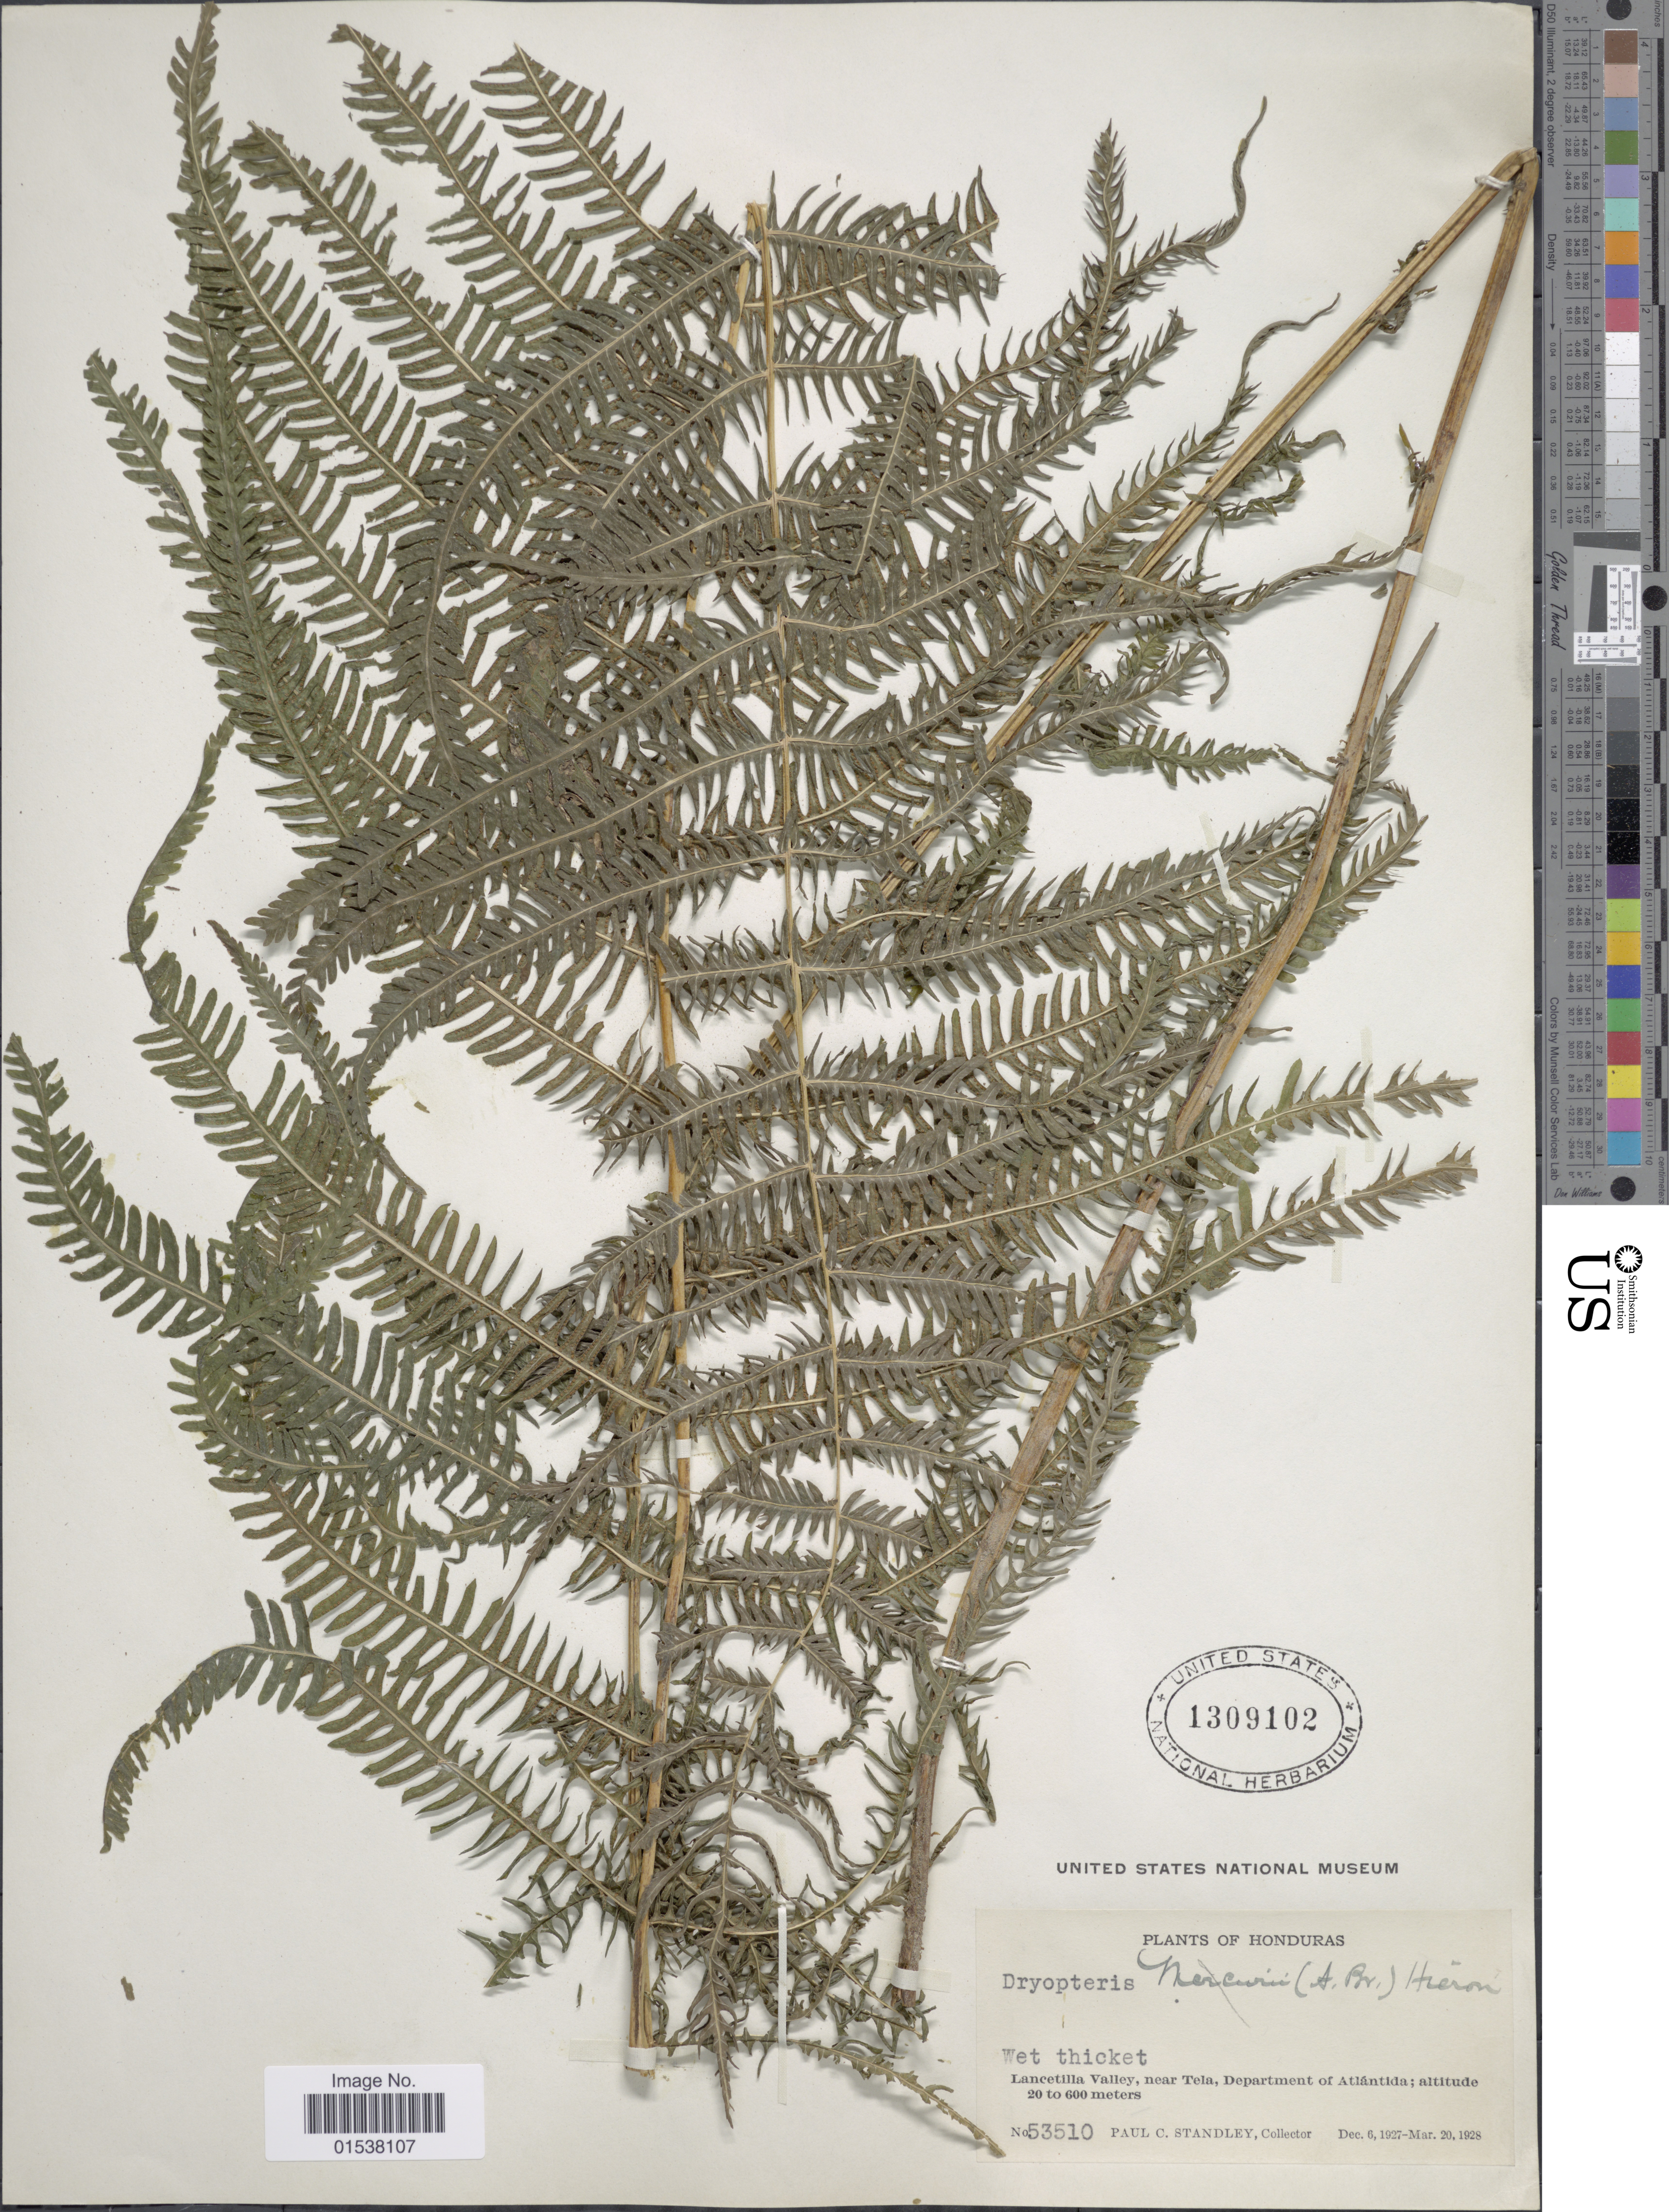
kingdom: Plantae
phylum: Tracheophyta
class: Polypodiopsida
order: Polypodiales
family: Thelypteridaceae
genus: Amauropelta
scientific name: Amauropelta balbisii (Spreng.) comb. nov., ined. 2015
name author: (Spreng.)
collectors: P. C. Standley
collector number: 53510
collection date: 1927-12-06/1928-03-20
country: Honduras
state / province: Atlántida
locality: Lancetilla Valley, near Tela, Department of Atlantida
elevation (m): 20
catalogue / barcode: US 1309102